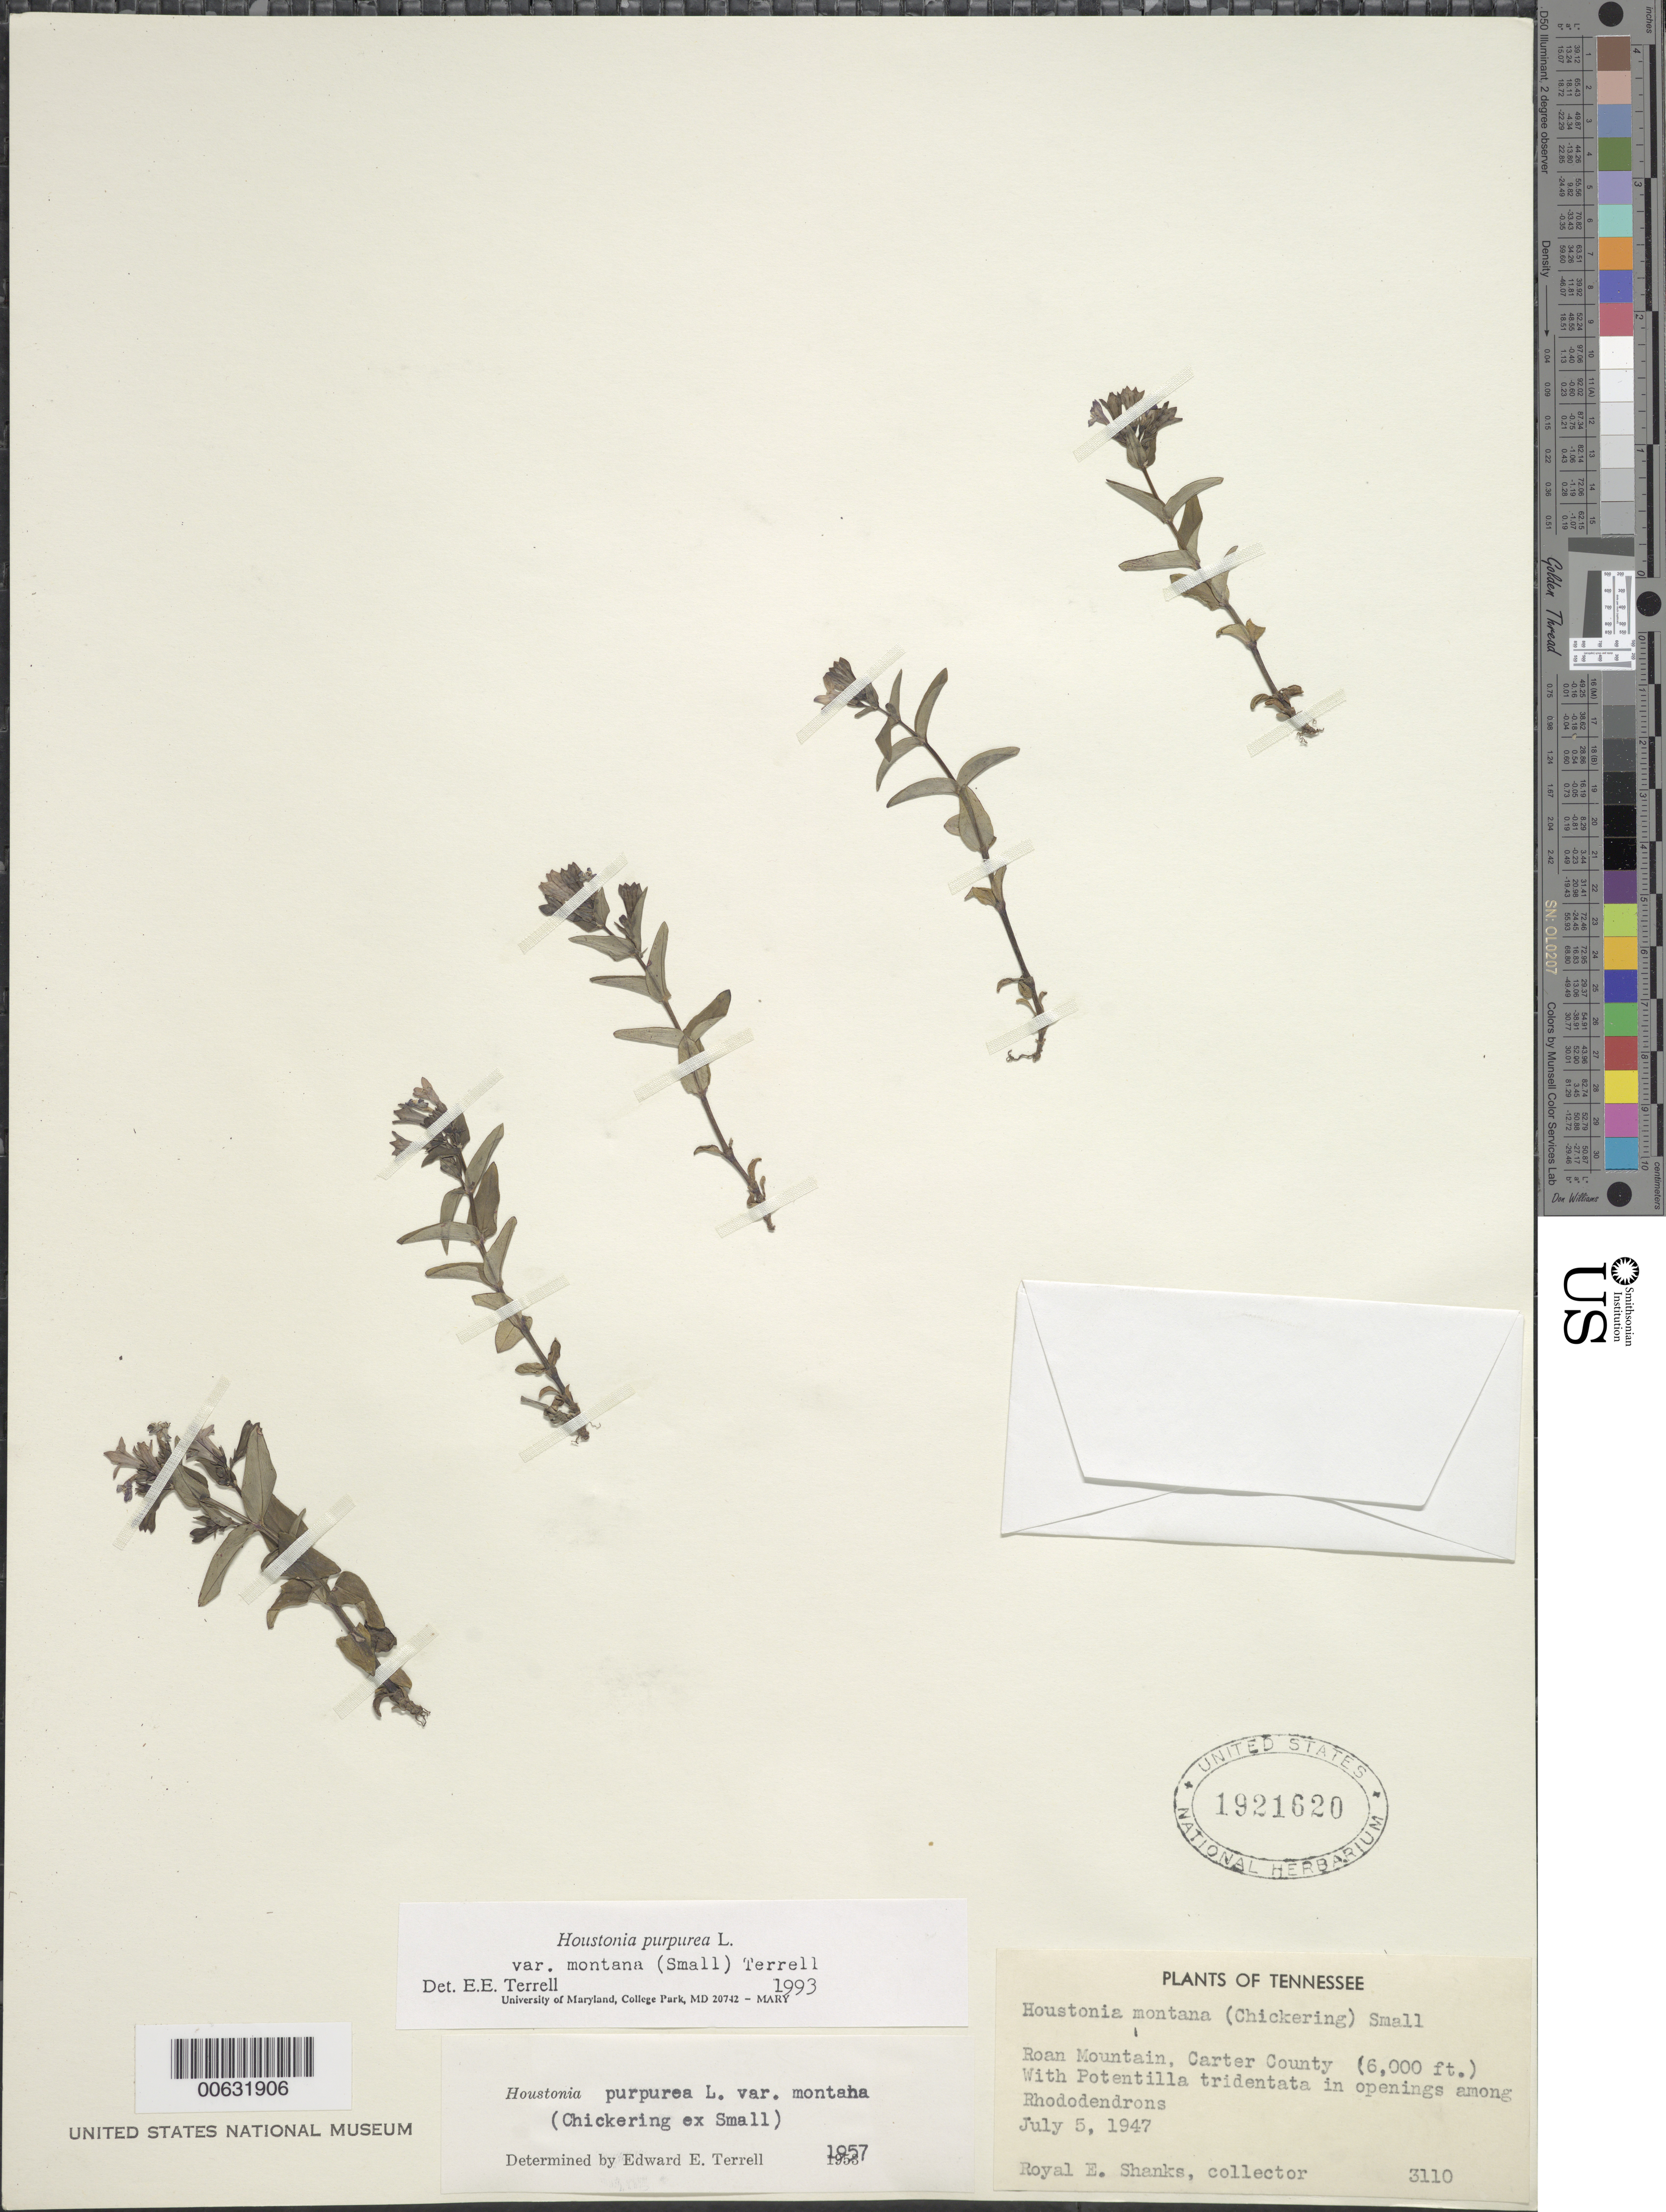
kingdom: Plantae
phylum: Tracheophyta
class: Magnoliopsida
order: Gentianales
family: Rubiaceae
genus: Houstonia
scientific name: Houstonia purpurea var. montana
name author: (Small) Terrell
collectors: R. Shank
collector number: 3110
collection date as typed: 05 Jul 1947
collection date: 1947-07-05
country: United States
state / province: Tennessee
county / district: Carter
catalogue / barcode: US 1921620